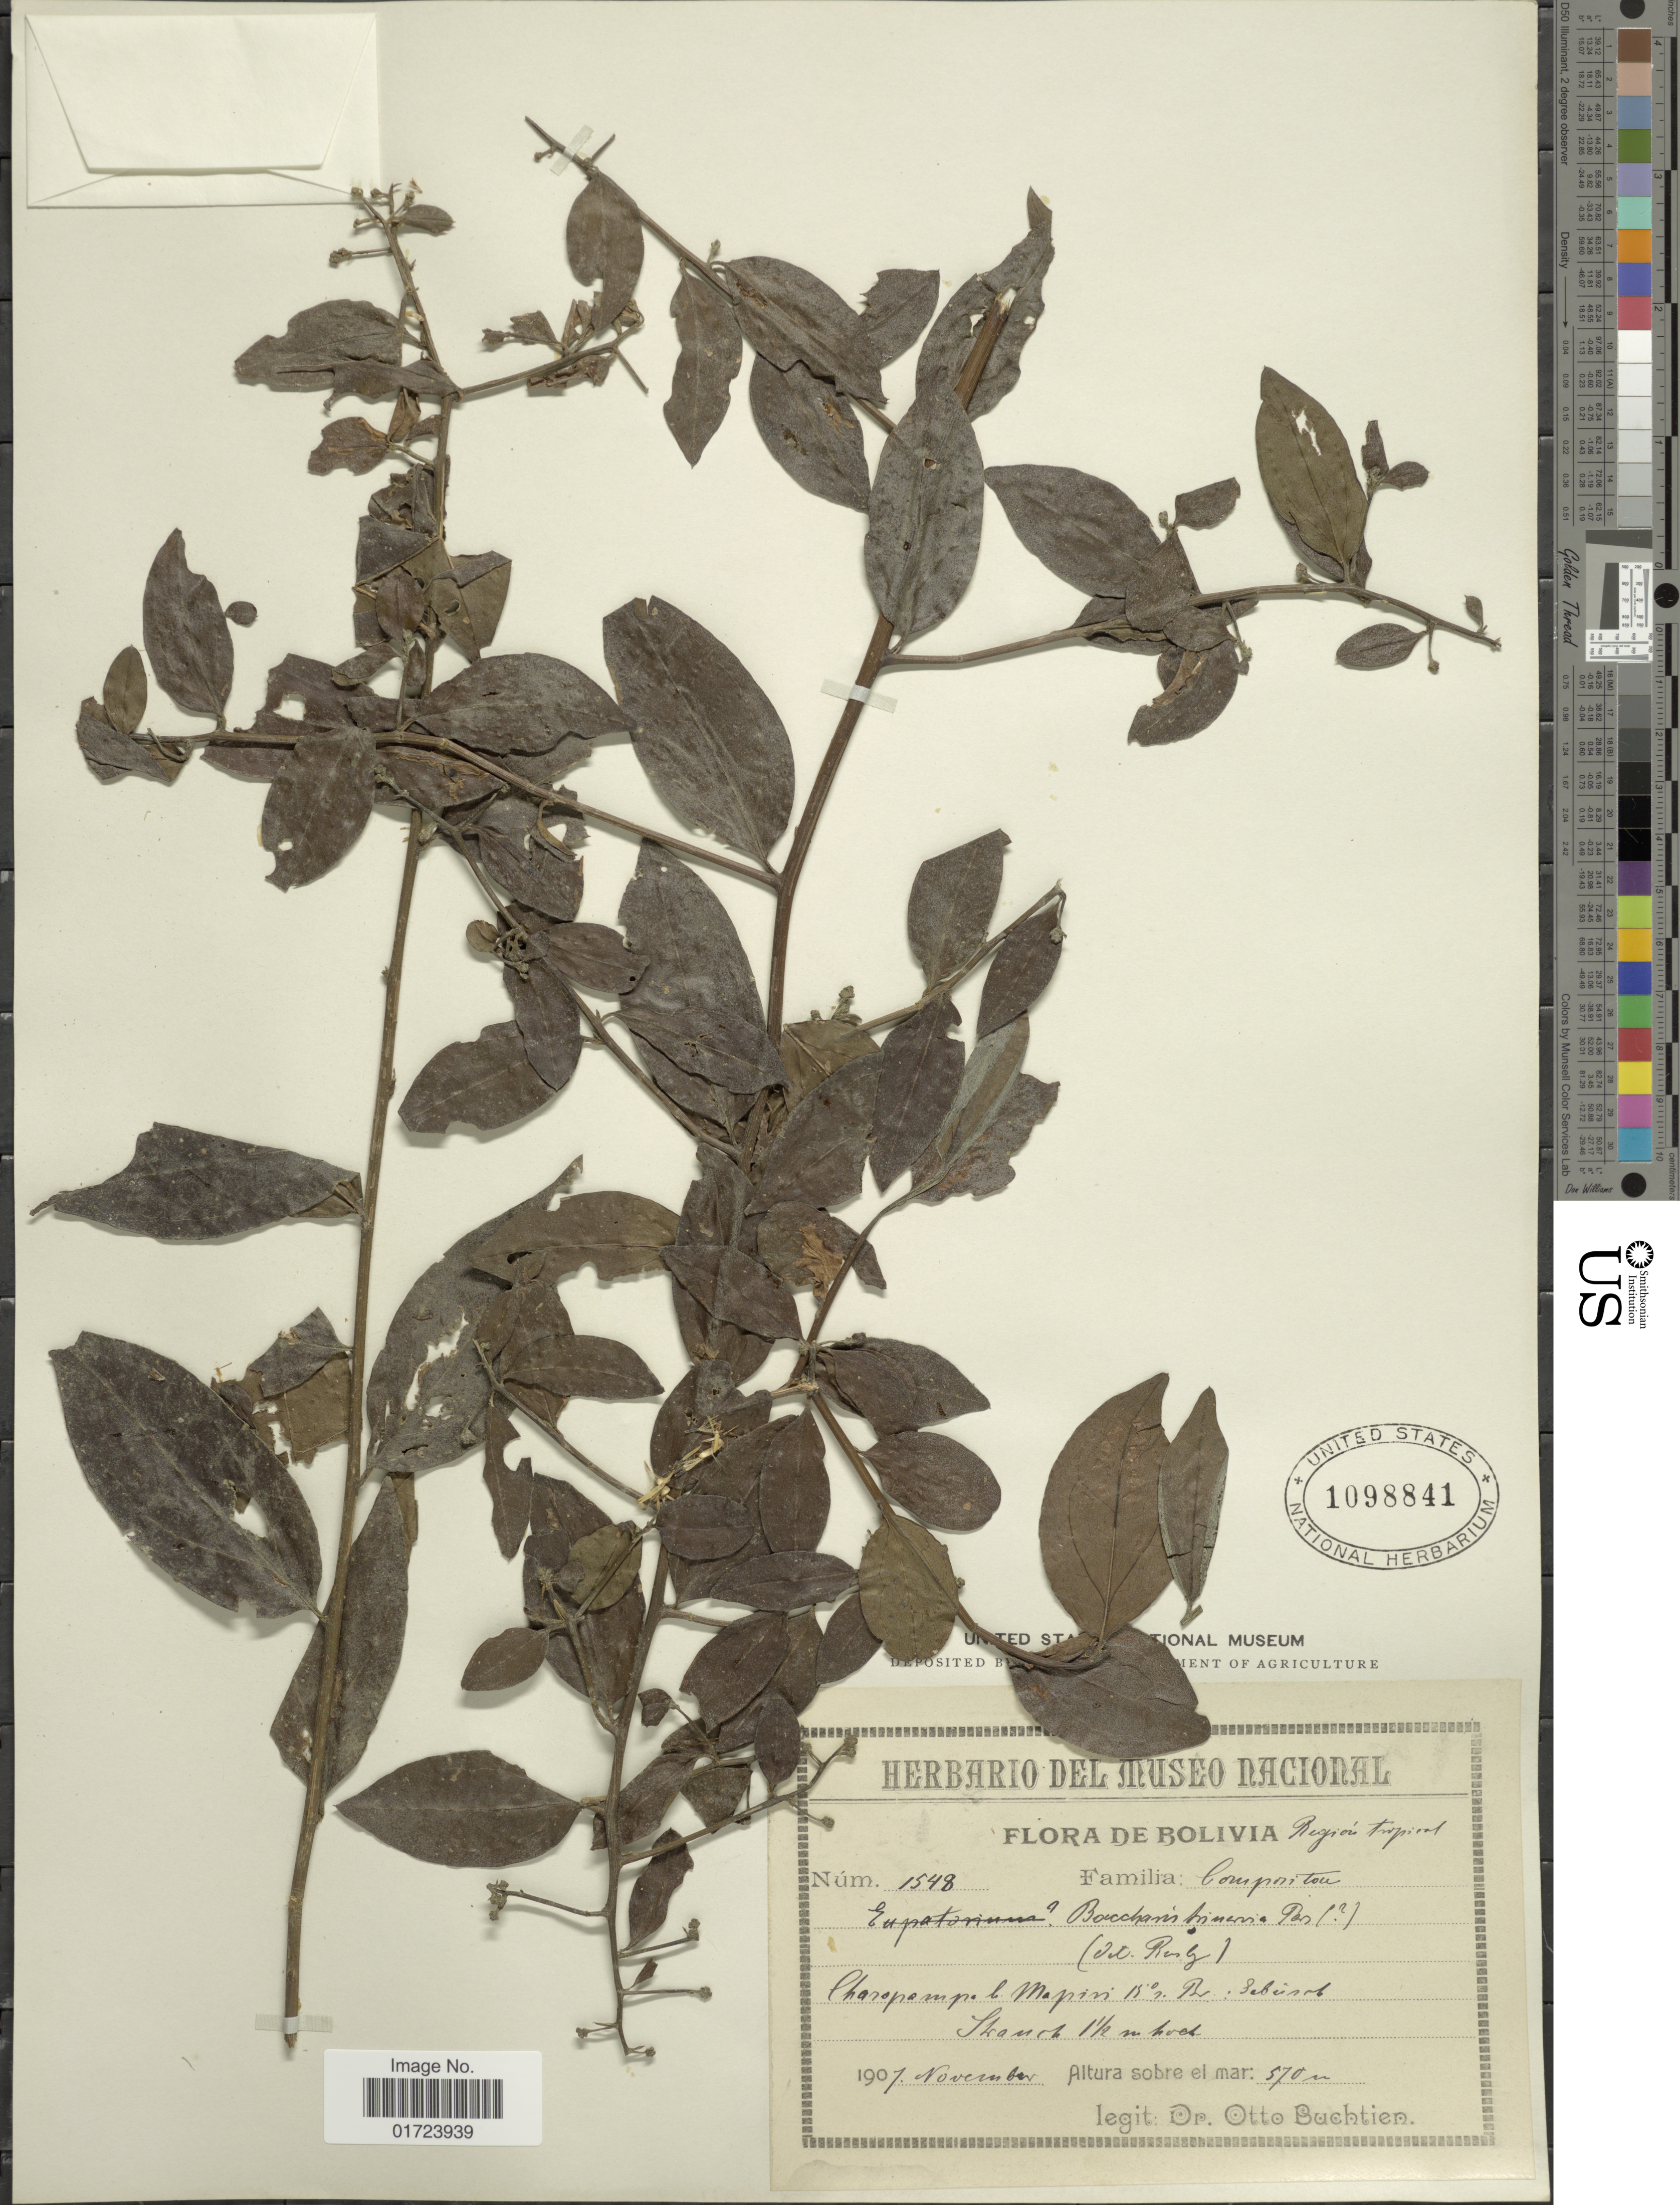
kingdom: Plantae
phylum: Tracheophyta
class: Magnoliopsida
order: Asterales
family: Asteraceae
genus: Baccharis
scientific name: Baccharis trinervis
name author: (Lam.) Pers.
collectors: O. Buchtien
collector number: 1548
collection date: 1907-11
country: Bolivia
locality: Bolivia, Region Tropical. Charopampa b. Mapiri.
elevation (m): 570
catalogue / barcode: US 1098841